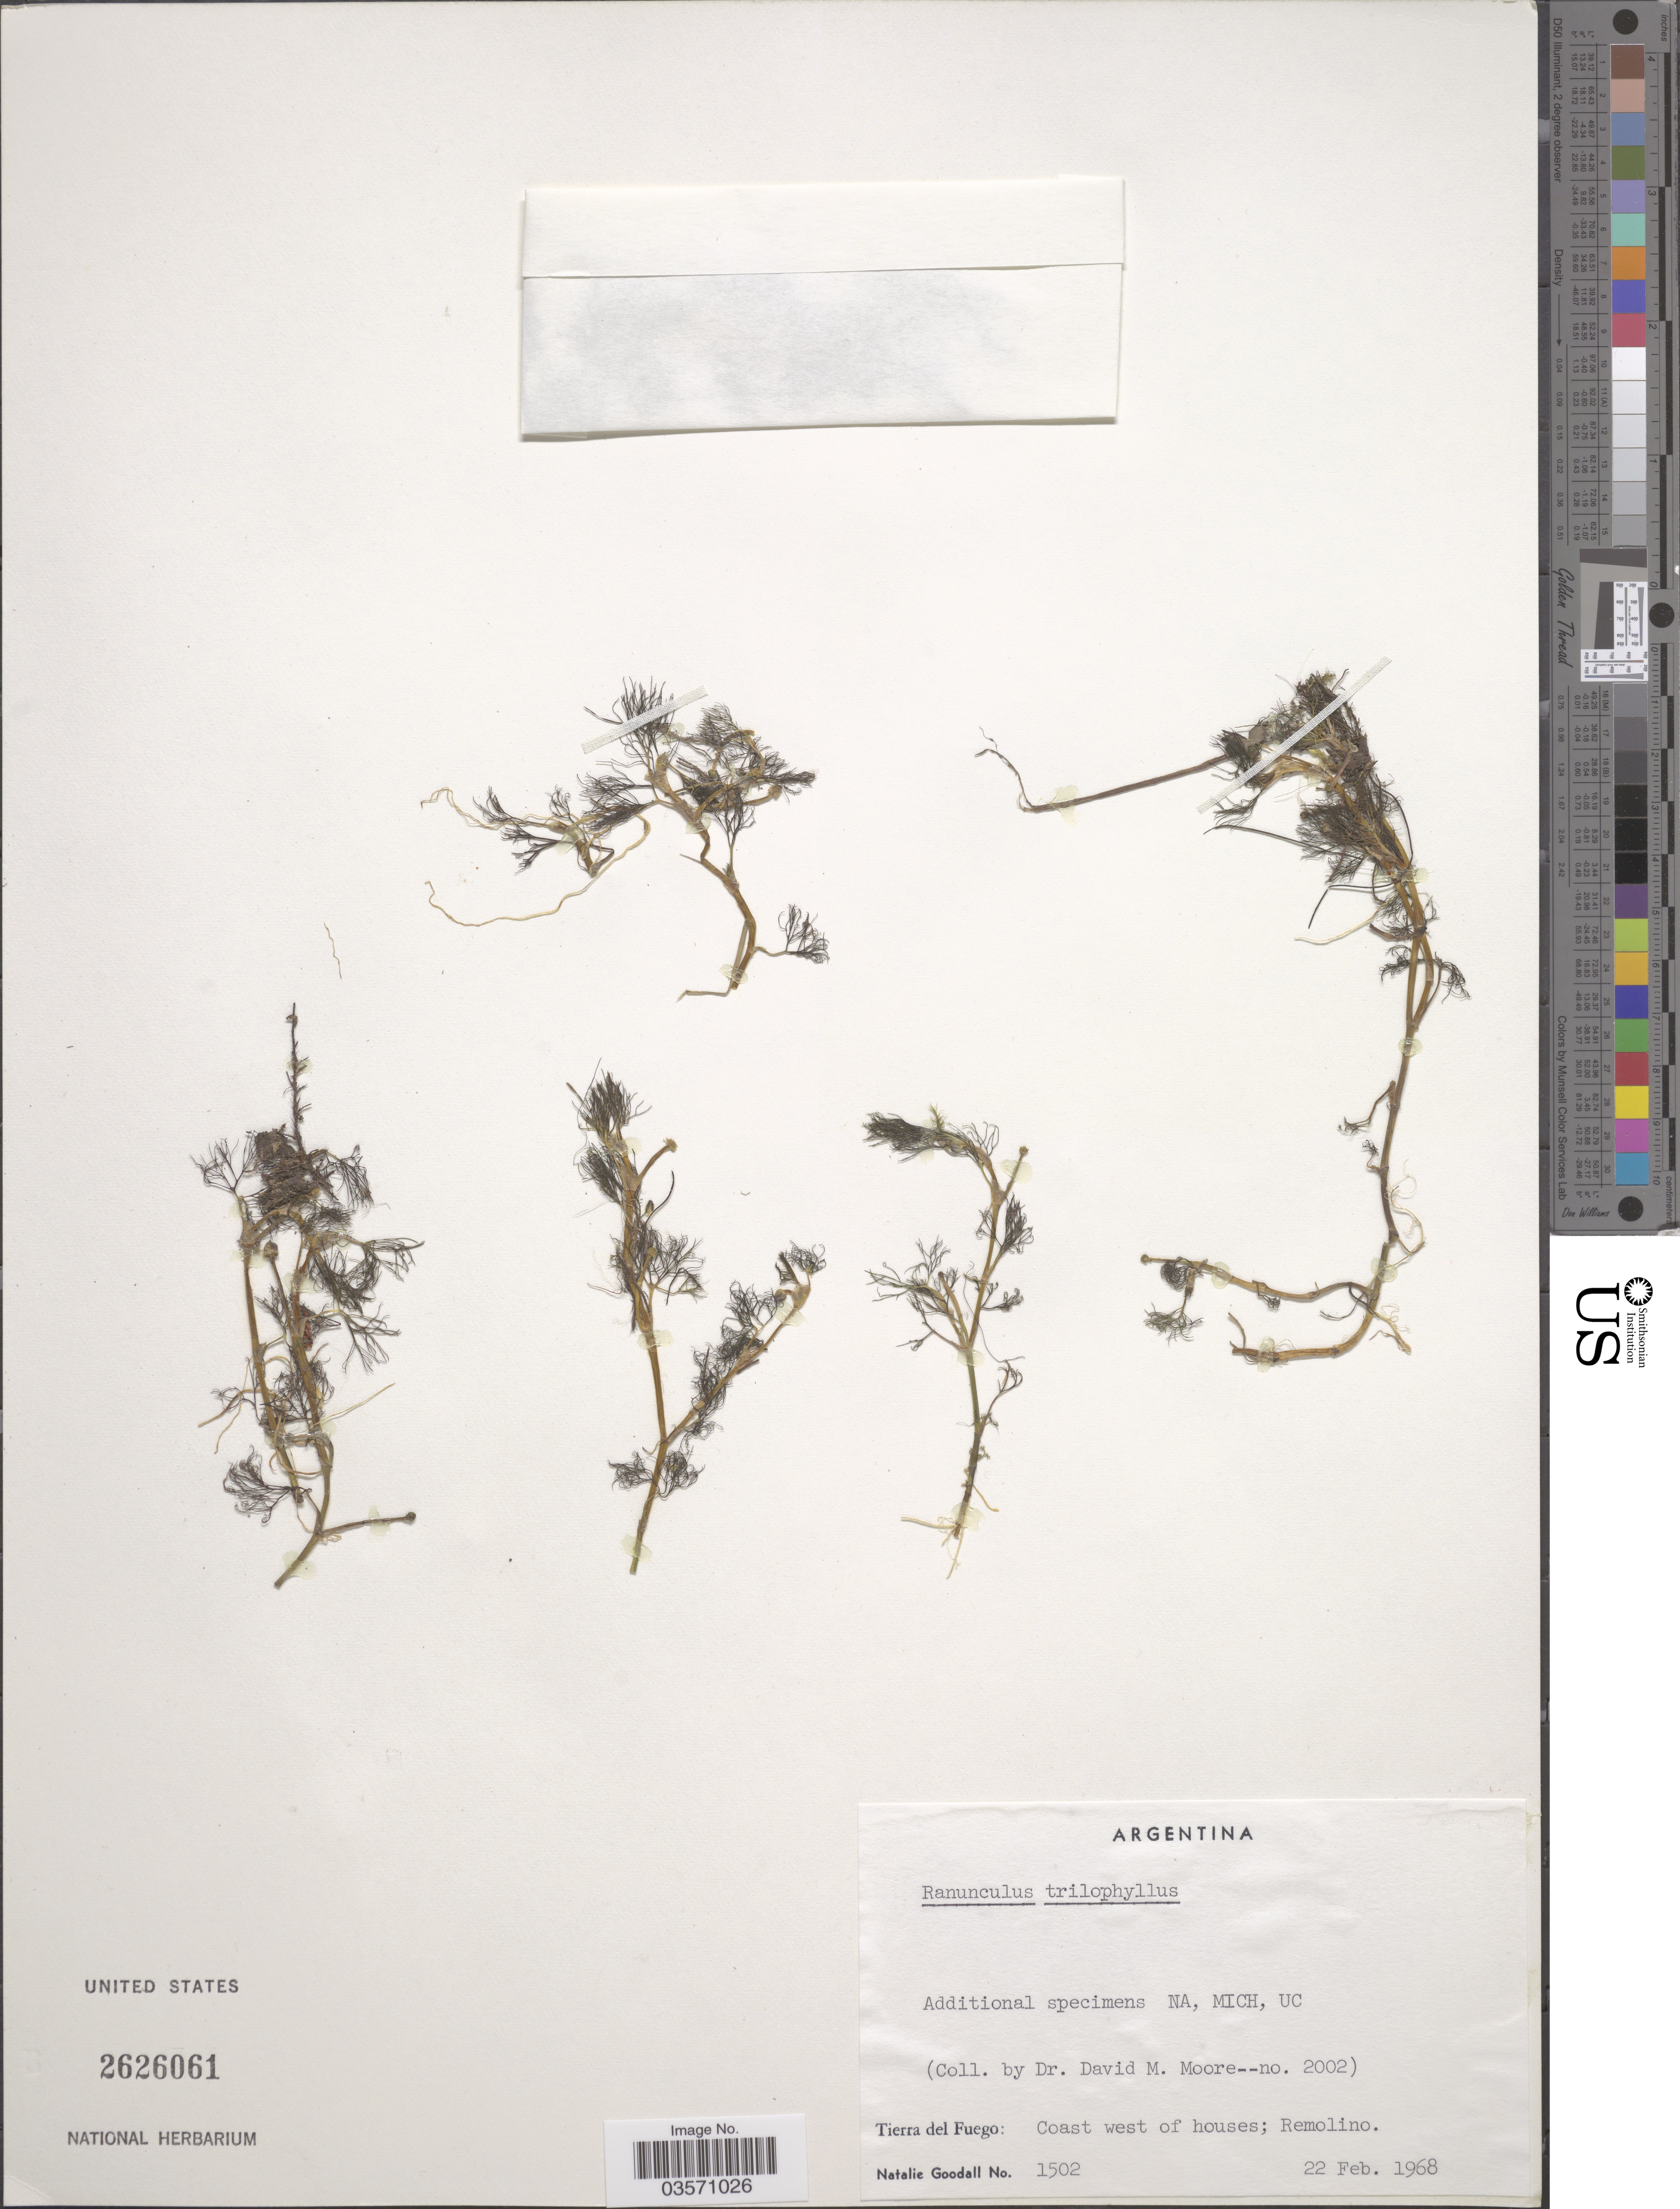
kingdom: Plantae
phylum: Tracheophyta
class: Magnoliopsida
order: Ranunculales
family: Ranunculaceae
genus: Ranunculus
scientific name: Ranunculus trichophyllus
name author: Chaix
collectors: D. Moore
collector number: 1502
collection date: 1968-02-22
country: Argentina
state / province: Tierra del Fuego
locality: Coast west of houses; Remolino.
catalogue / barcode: US 2626061